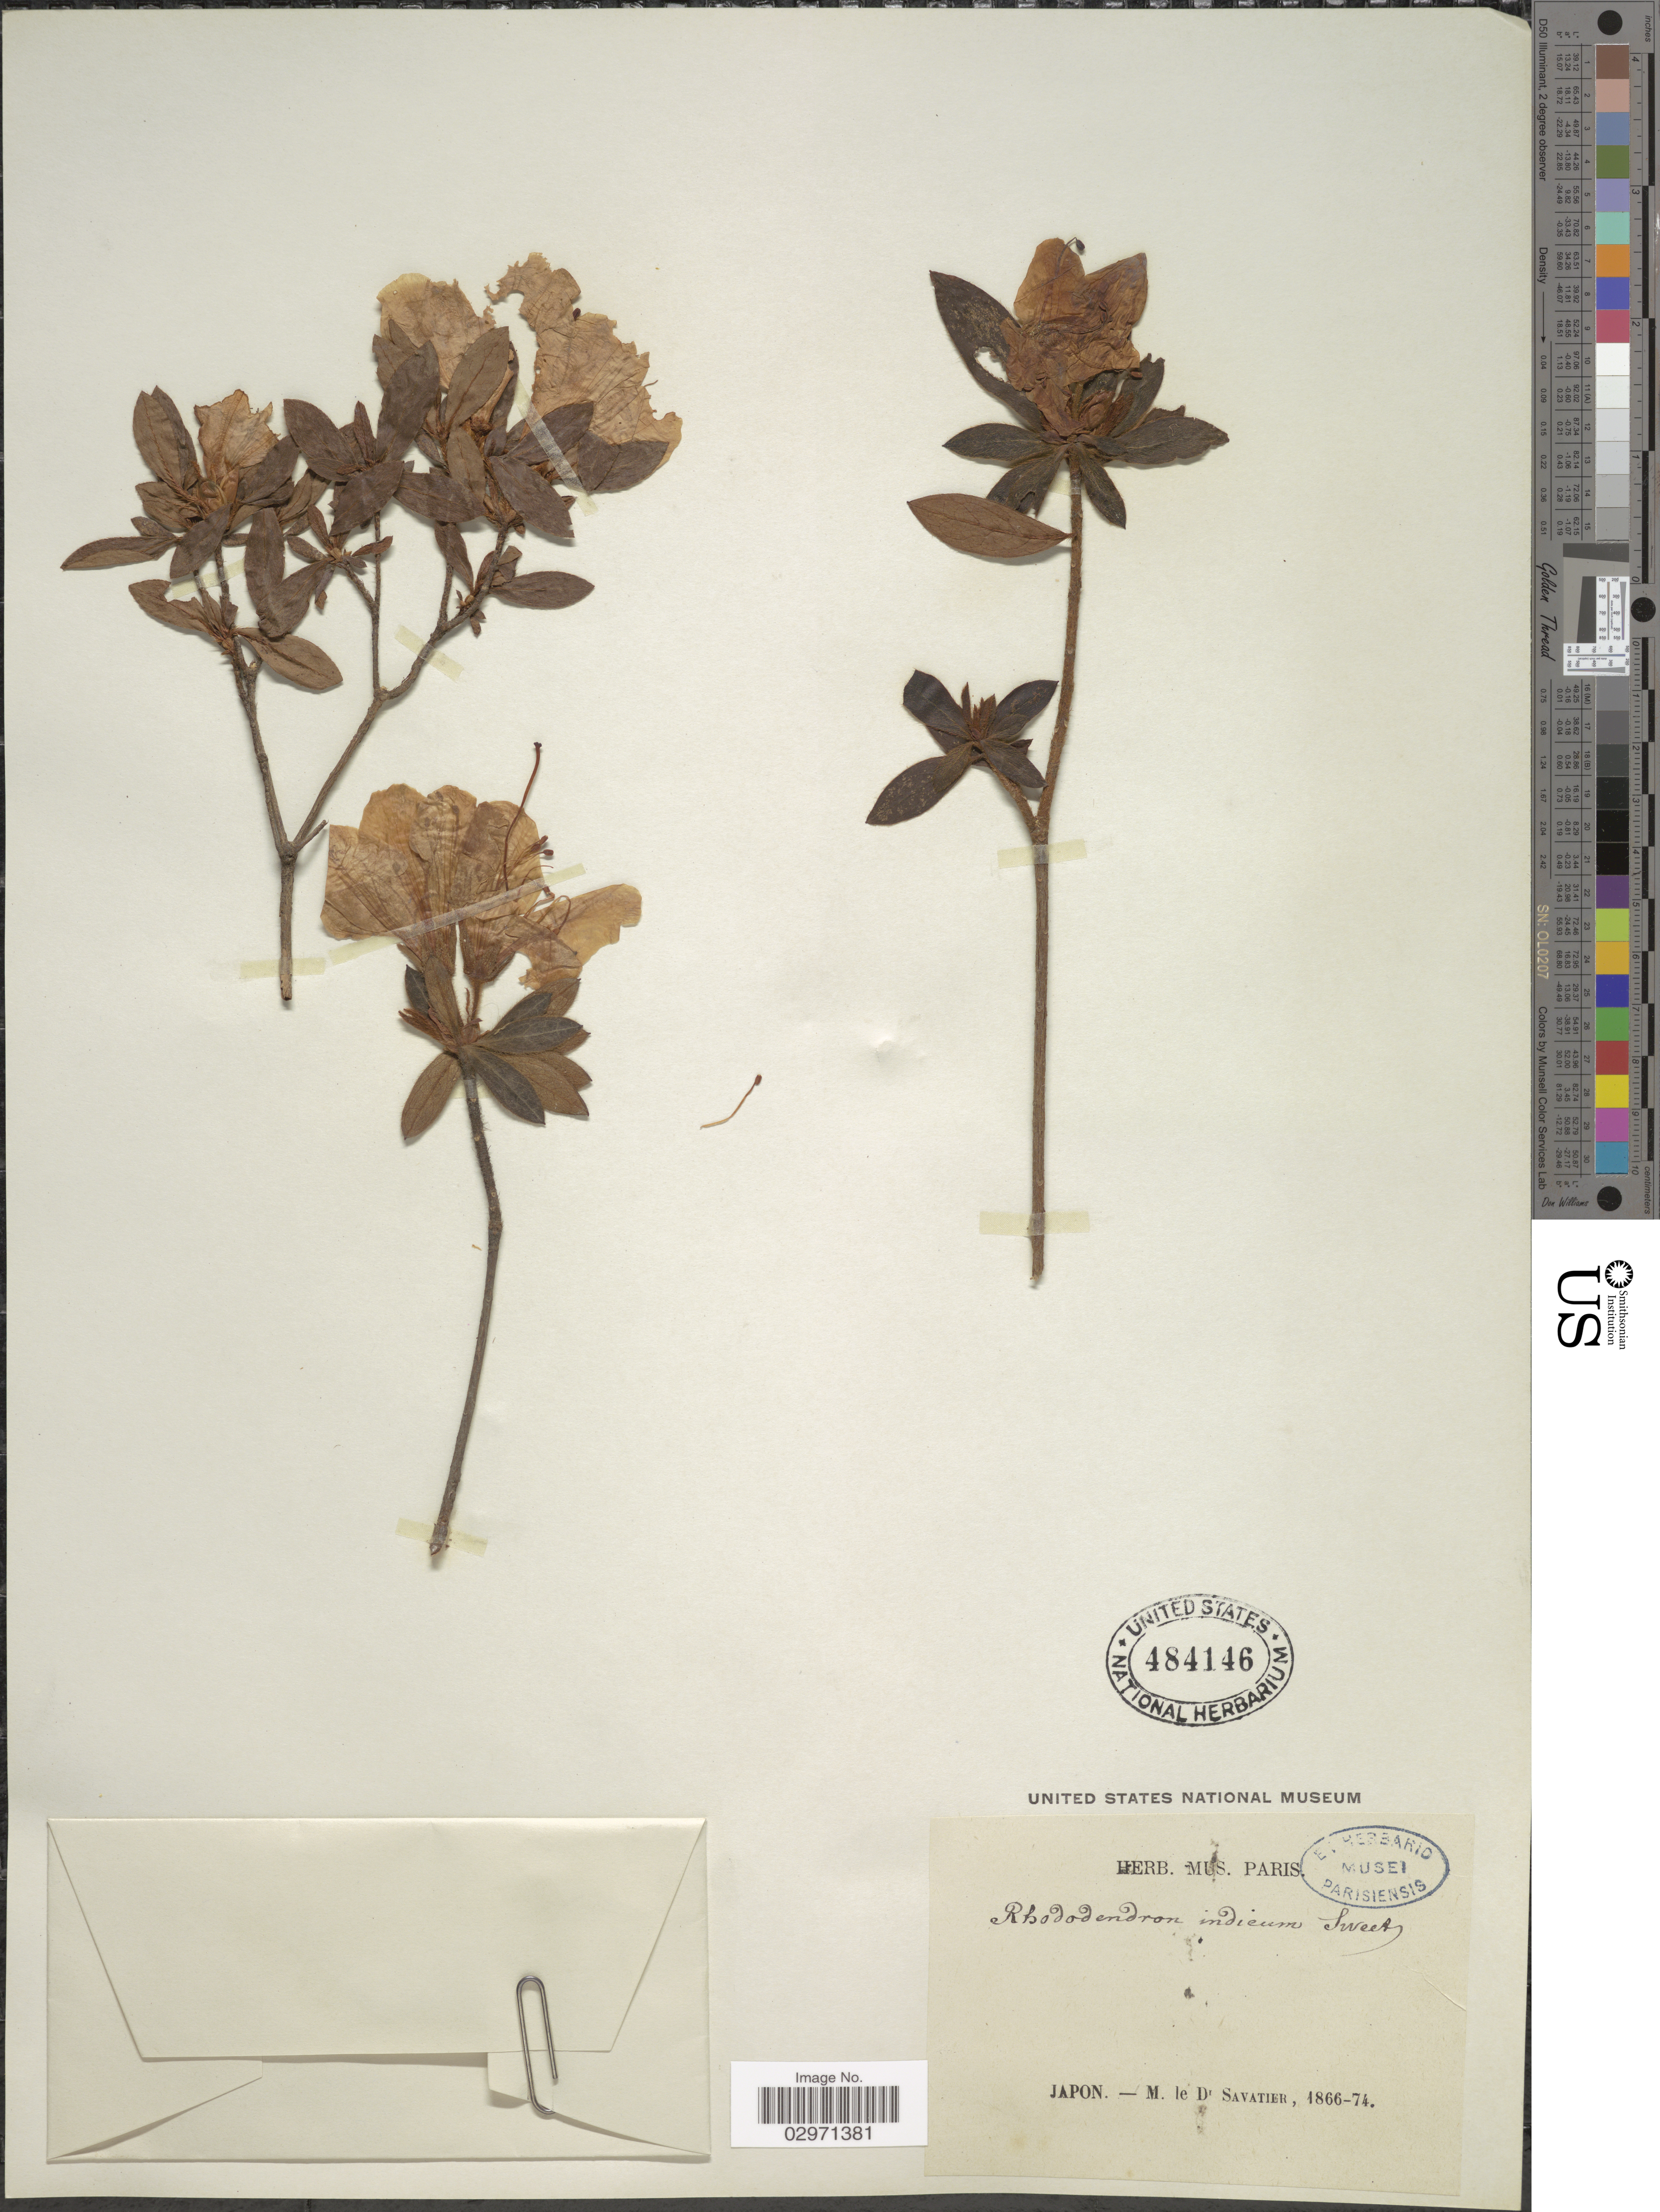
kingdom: Plantae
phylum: Tracheophyta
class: Magnoliopsida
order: Ericales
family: Ericaceae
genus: Rhododendron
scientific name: Rhododendron indicum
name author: (L.) Sweet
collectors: M. Savatier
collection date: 1866/1874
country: Japan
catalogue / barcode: US 484146